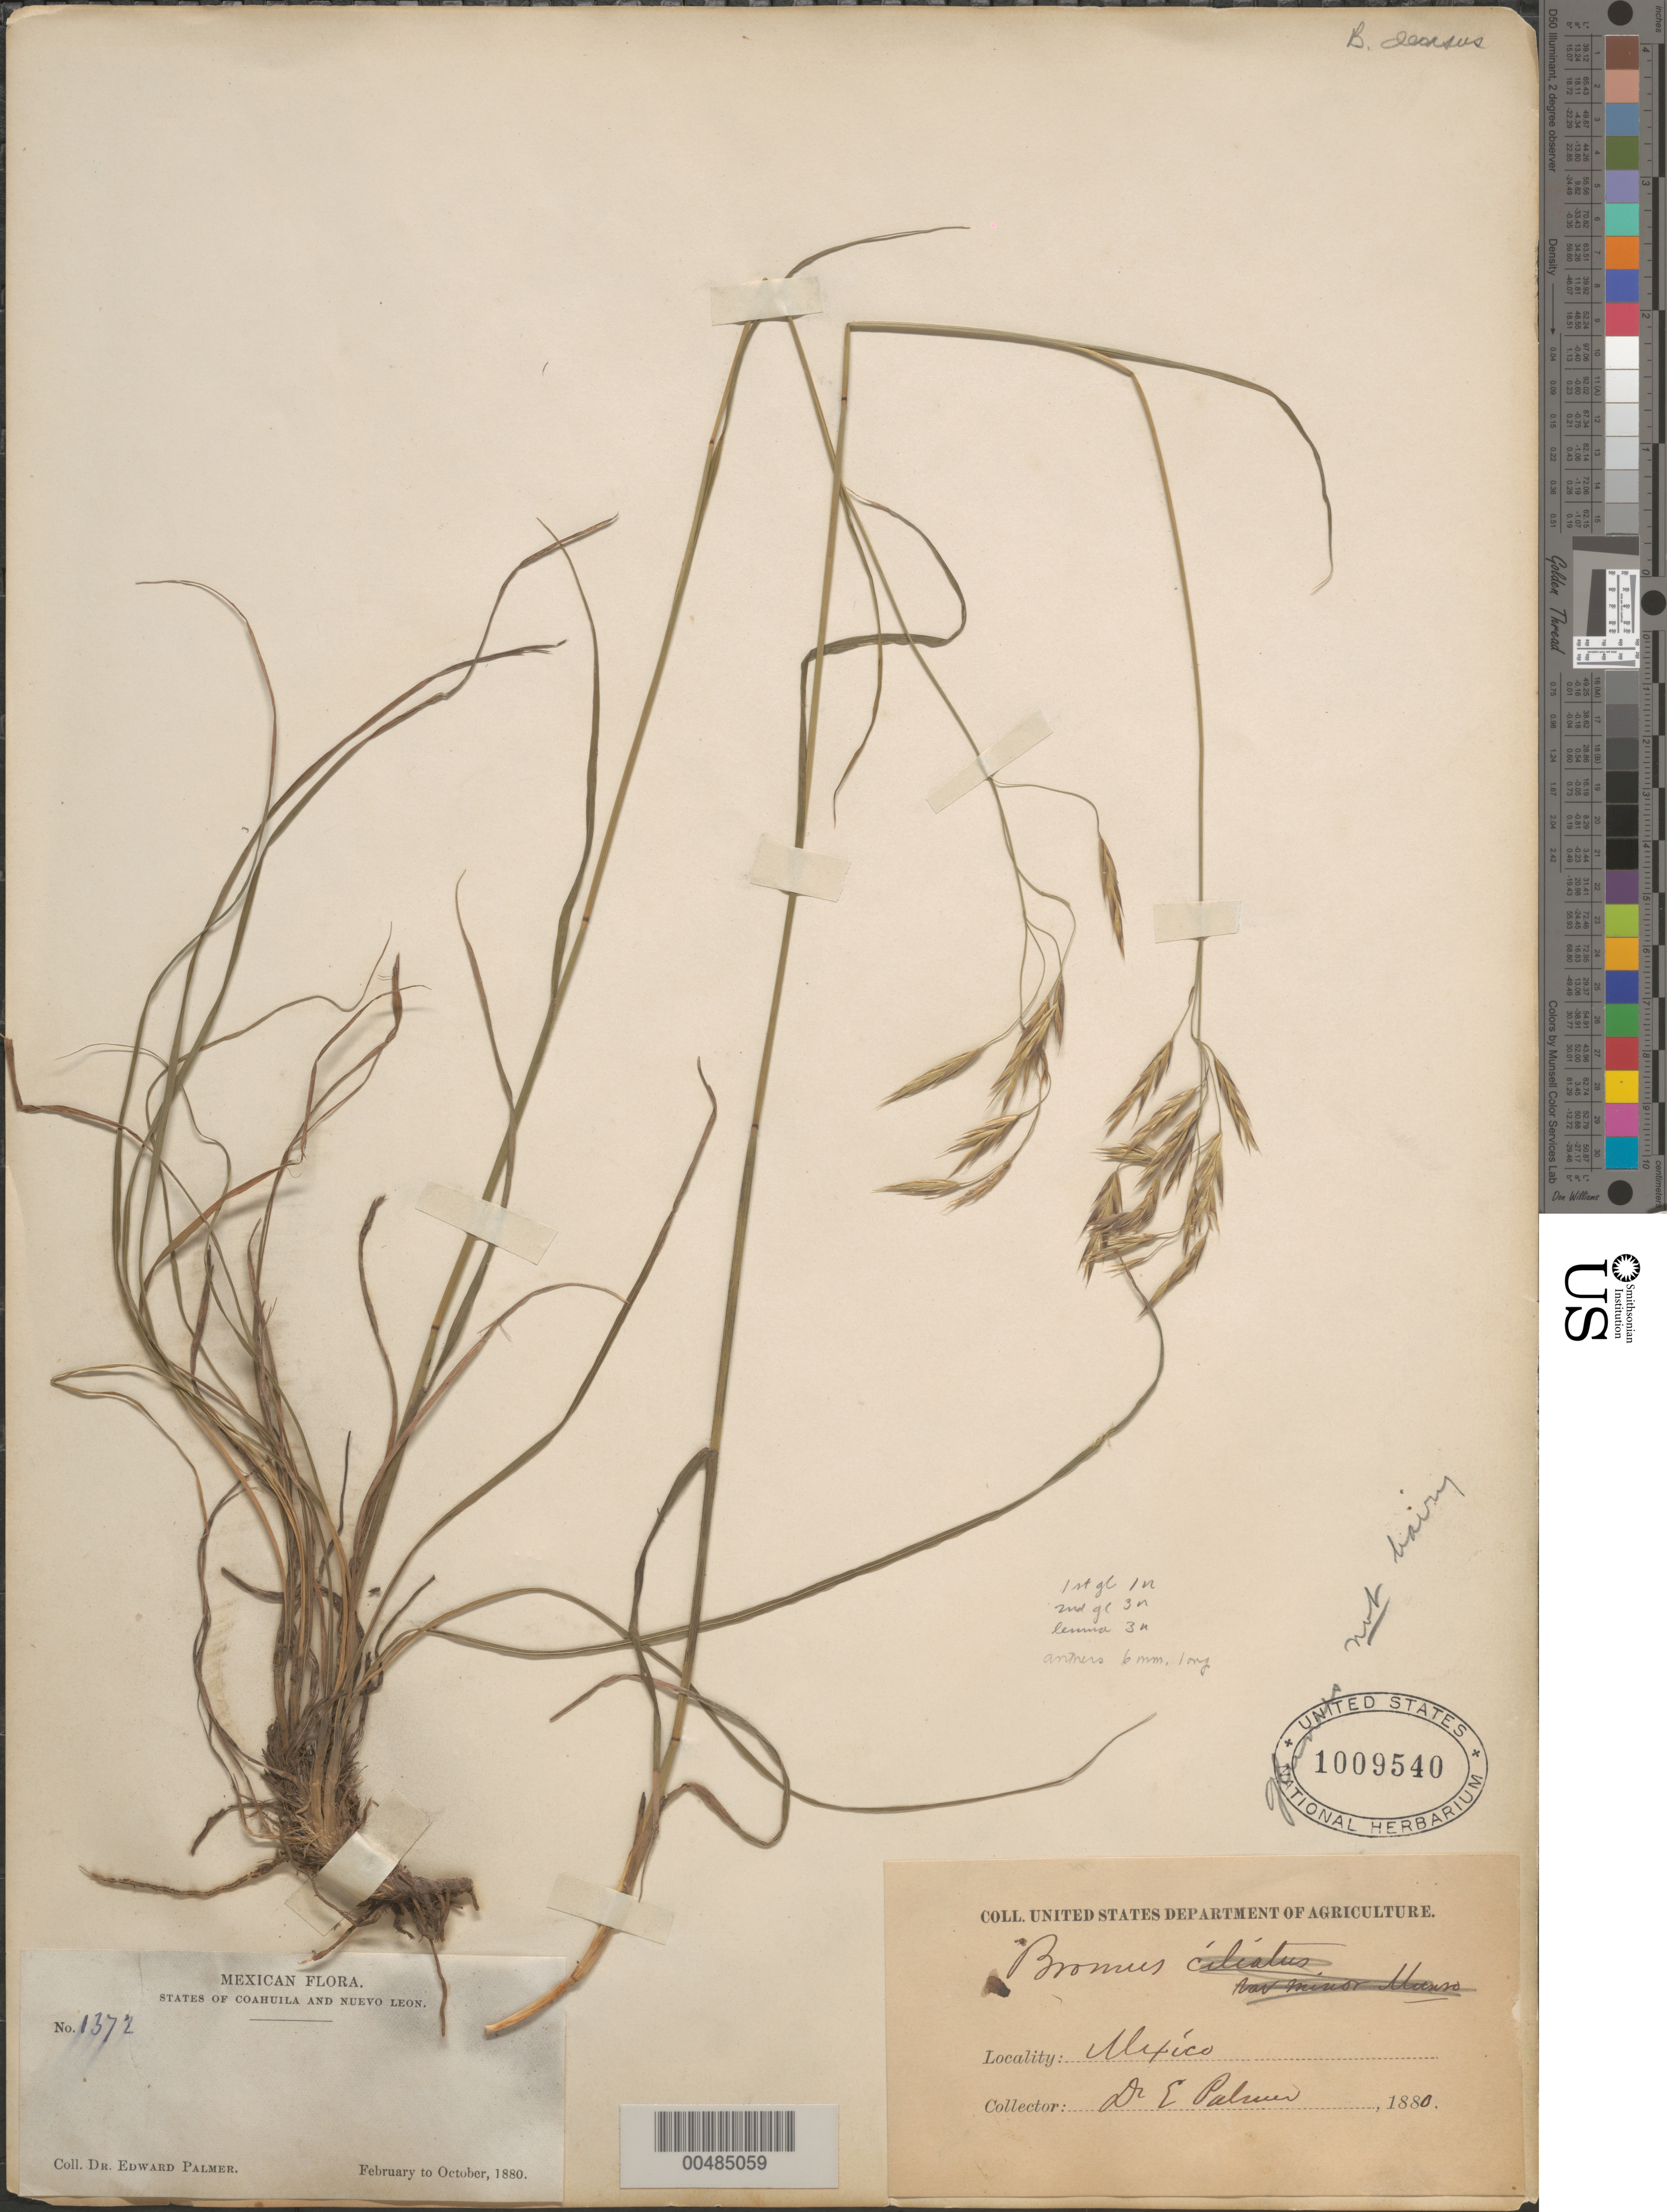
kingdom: Plantae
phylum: Tracheophyta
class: Liliopsida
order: Poales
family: Poaceae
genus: Bromus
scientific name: Bromus densus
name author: Swallen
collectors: E. Palmer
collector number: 1372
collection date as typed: Feb 1880 to Oct 1880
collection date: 1880-02/1880-10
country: Mexico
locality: Coahuila and Nuevo Leon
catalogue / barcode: US 1009540